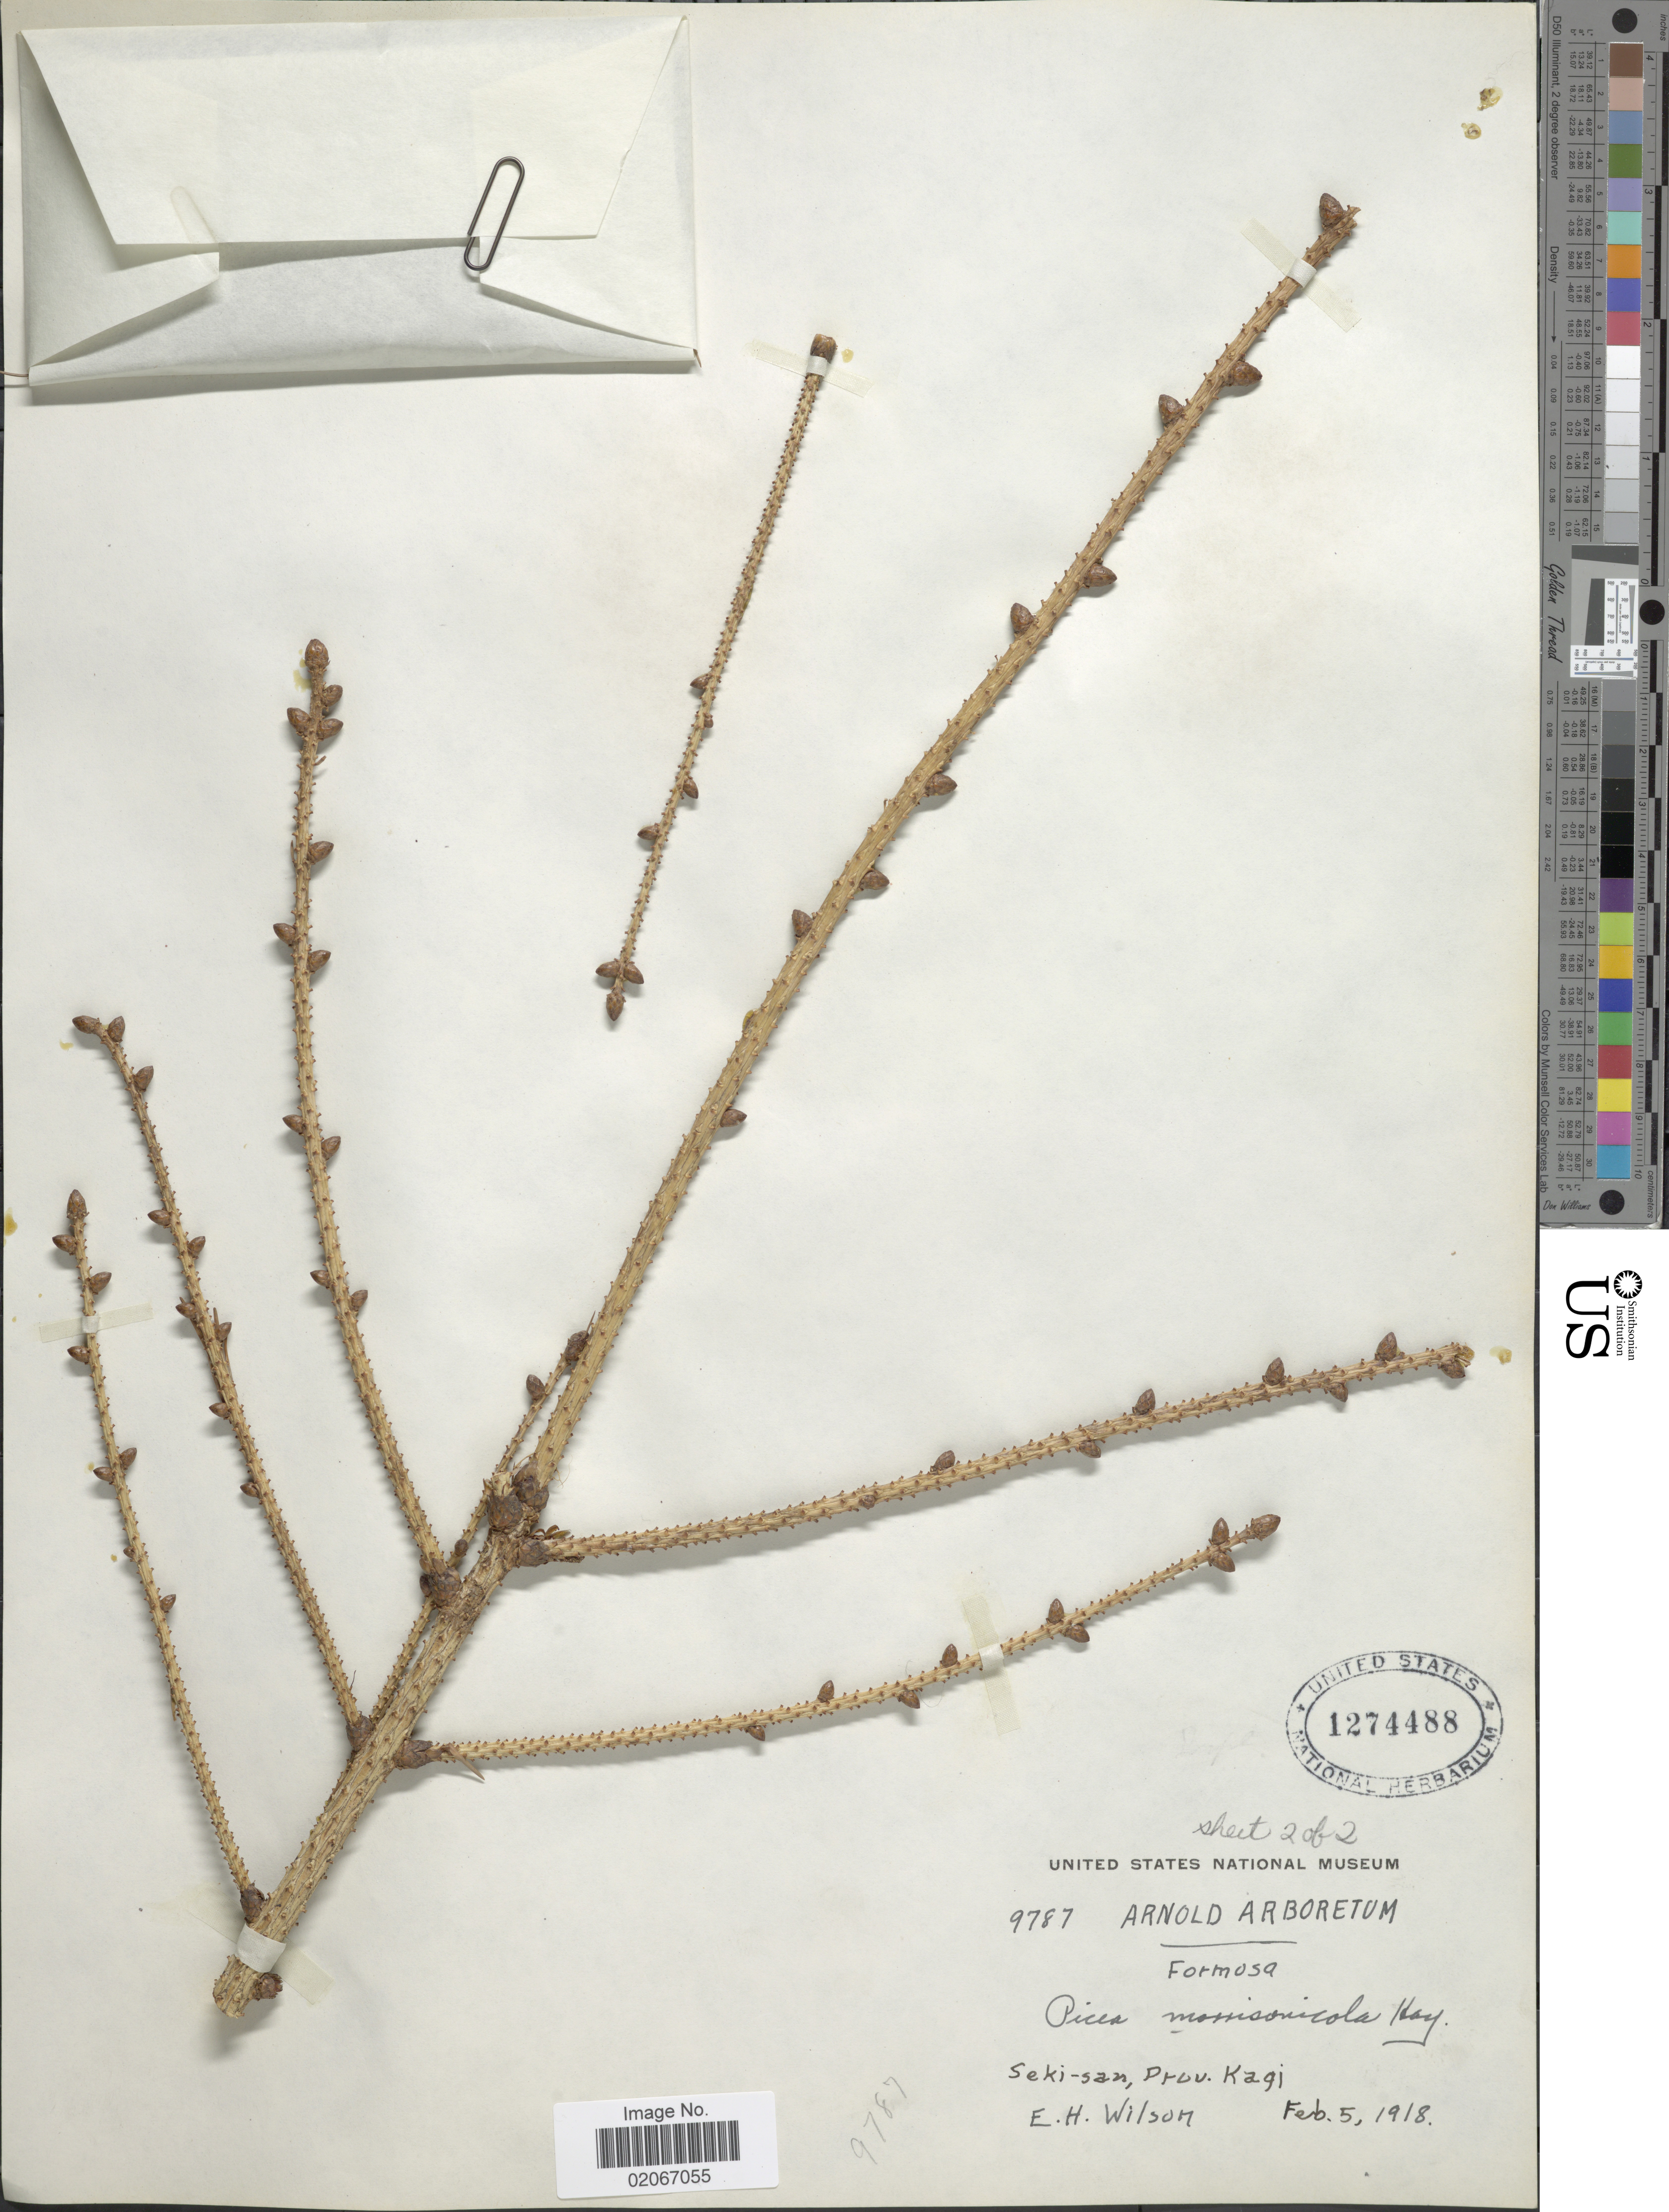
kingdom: Plantae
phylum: Tracheophyta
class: Pinopsida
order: Pinales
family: Pinaceae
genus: Picea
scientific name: Picea morrisonicola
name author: Hayata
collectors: E. Wilson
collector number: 9787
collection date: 1918-02-05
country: Taiwan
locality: Seki- San, Prov. Kagi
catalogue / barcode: US 1274488